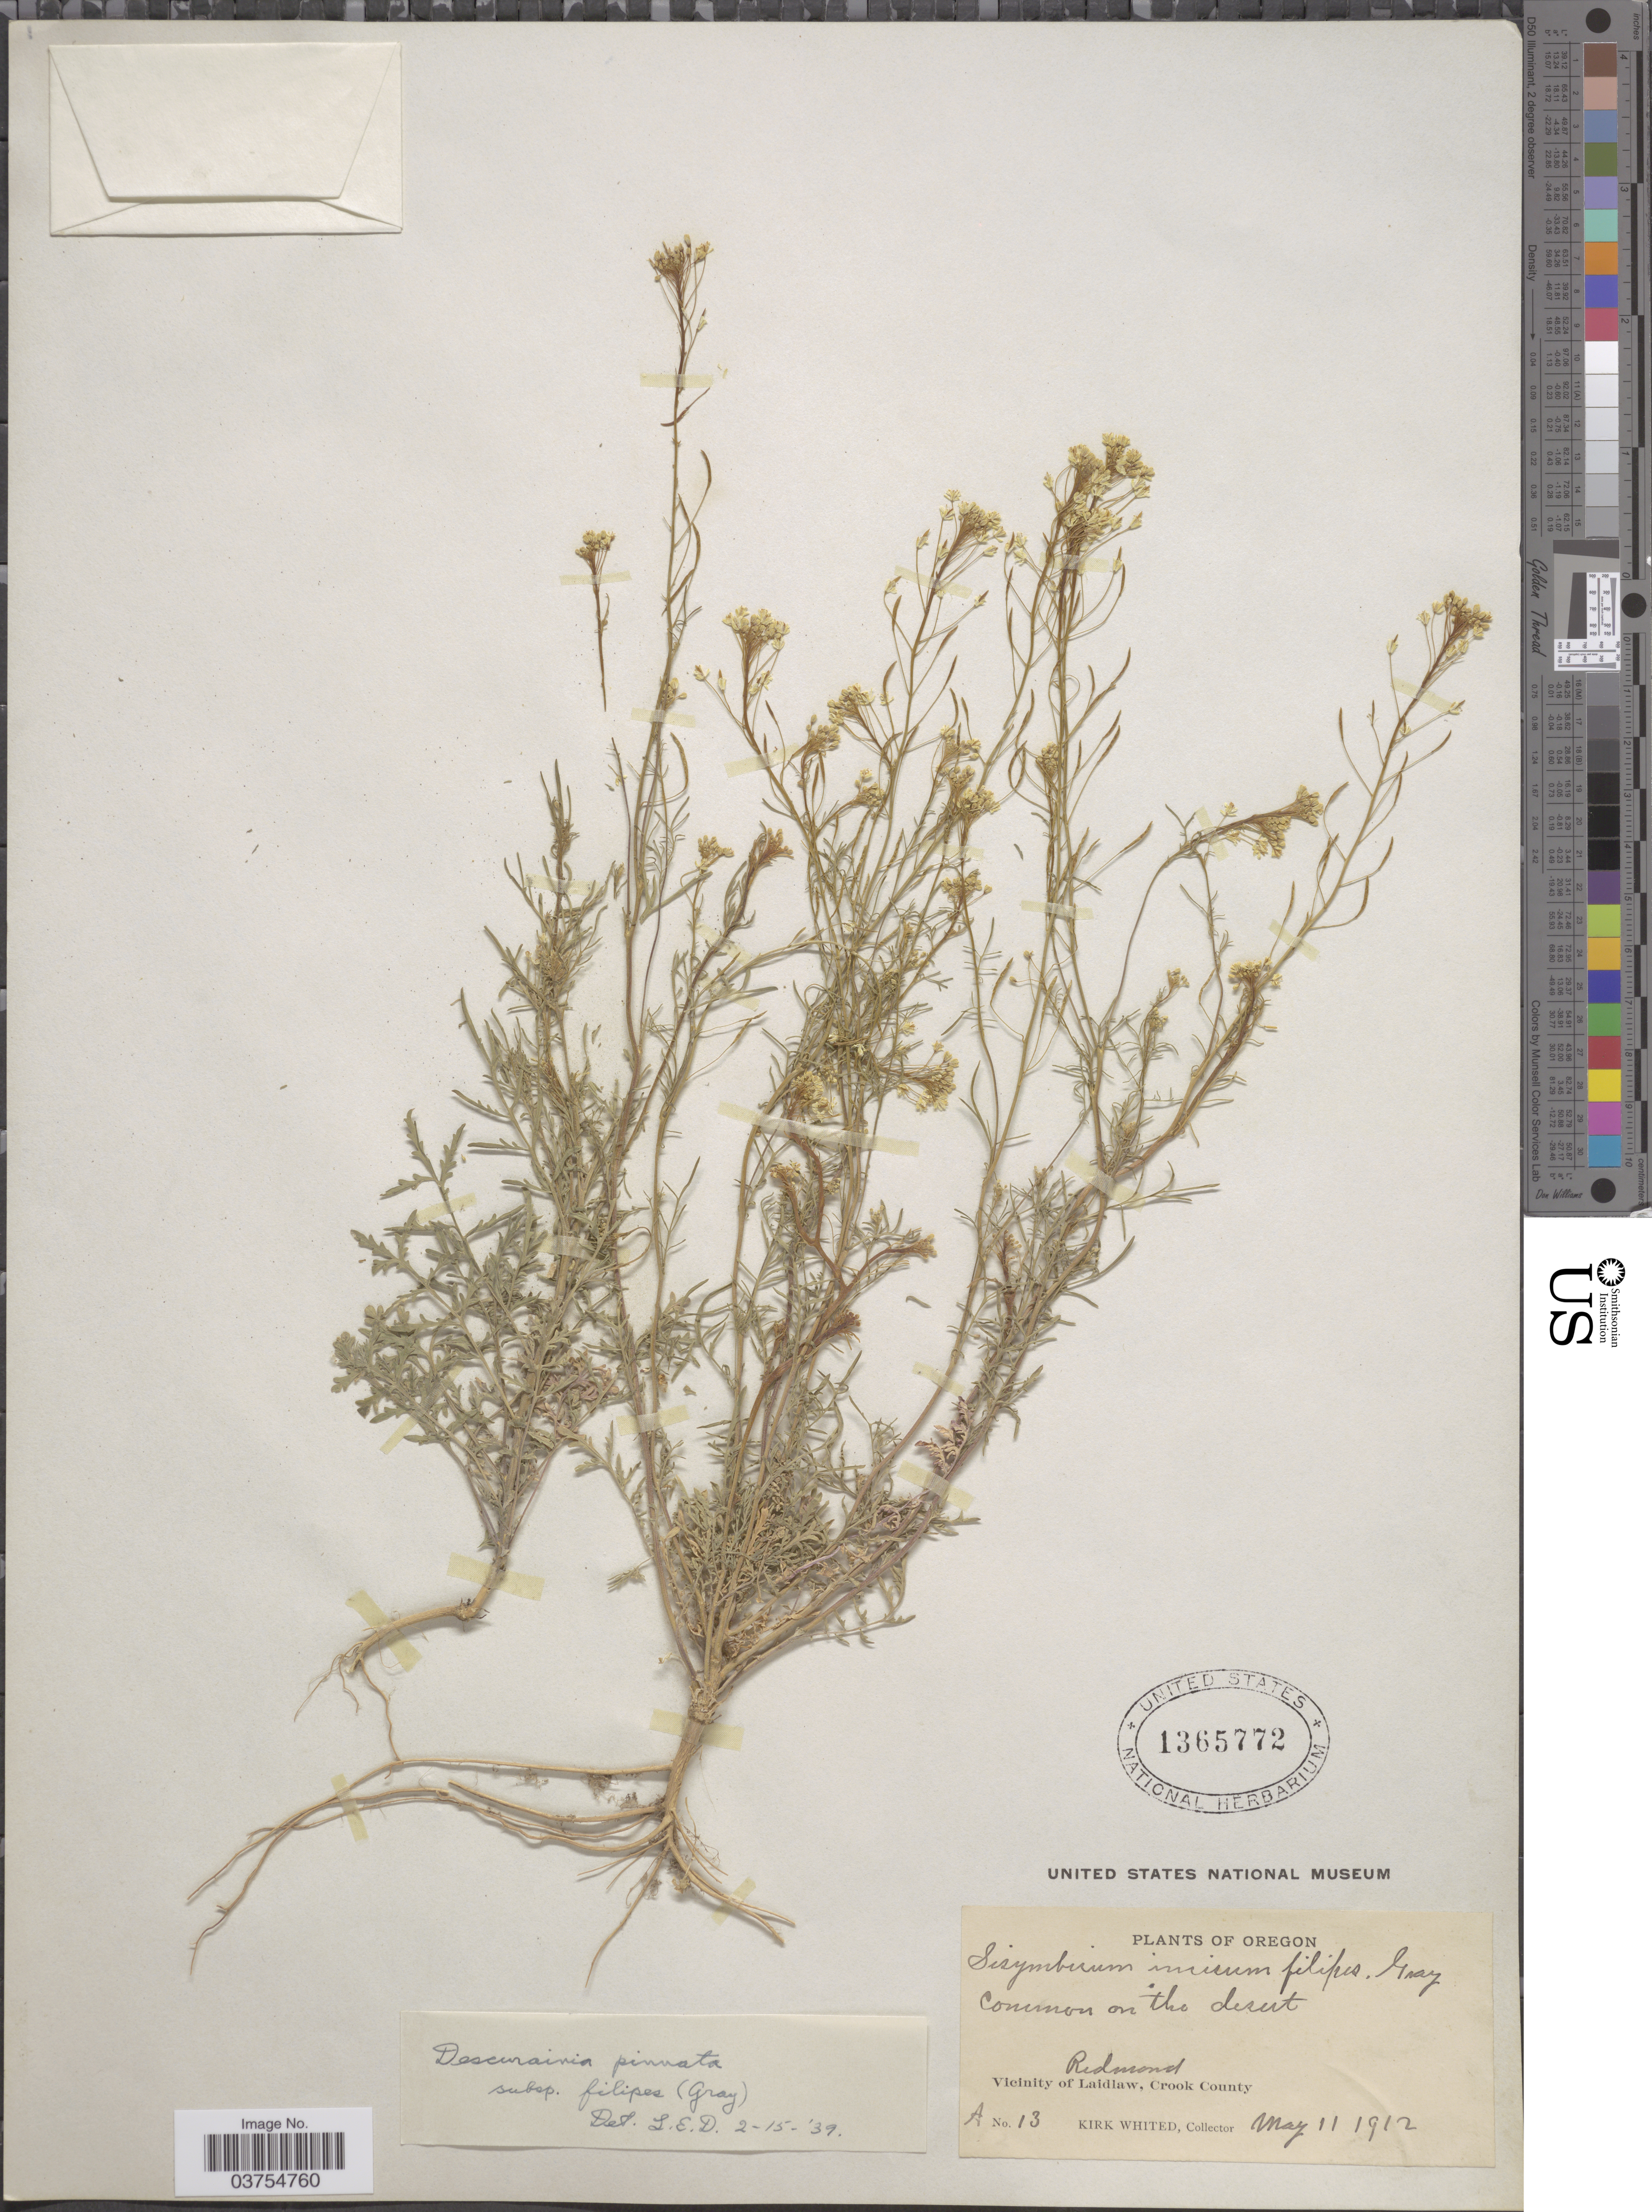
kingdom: Plantae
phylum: Tracheophyta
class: Magnoliopsida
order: Brassicales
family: Brassicaceae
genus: Descurainia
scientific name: Descurainia pinnata subsp. filipes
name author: (A. Gray) Detling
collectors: K. Whited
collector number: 13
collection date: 1912-05-11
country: United States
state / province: Oregon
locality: Redmond. Vicinity of Laidlaw, Crook County.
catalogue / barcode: US 1365772